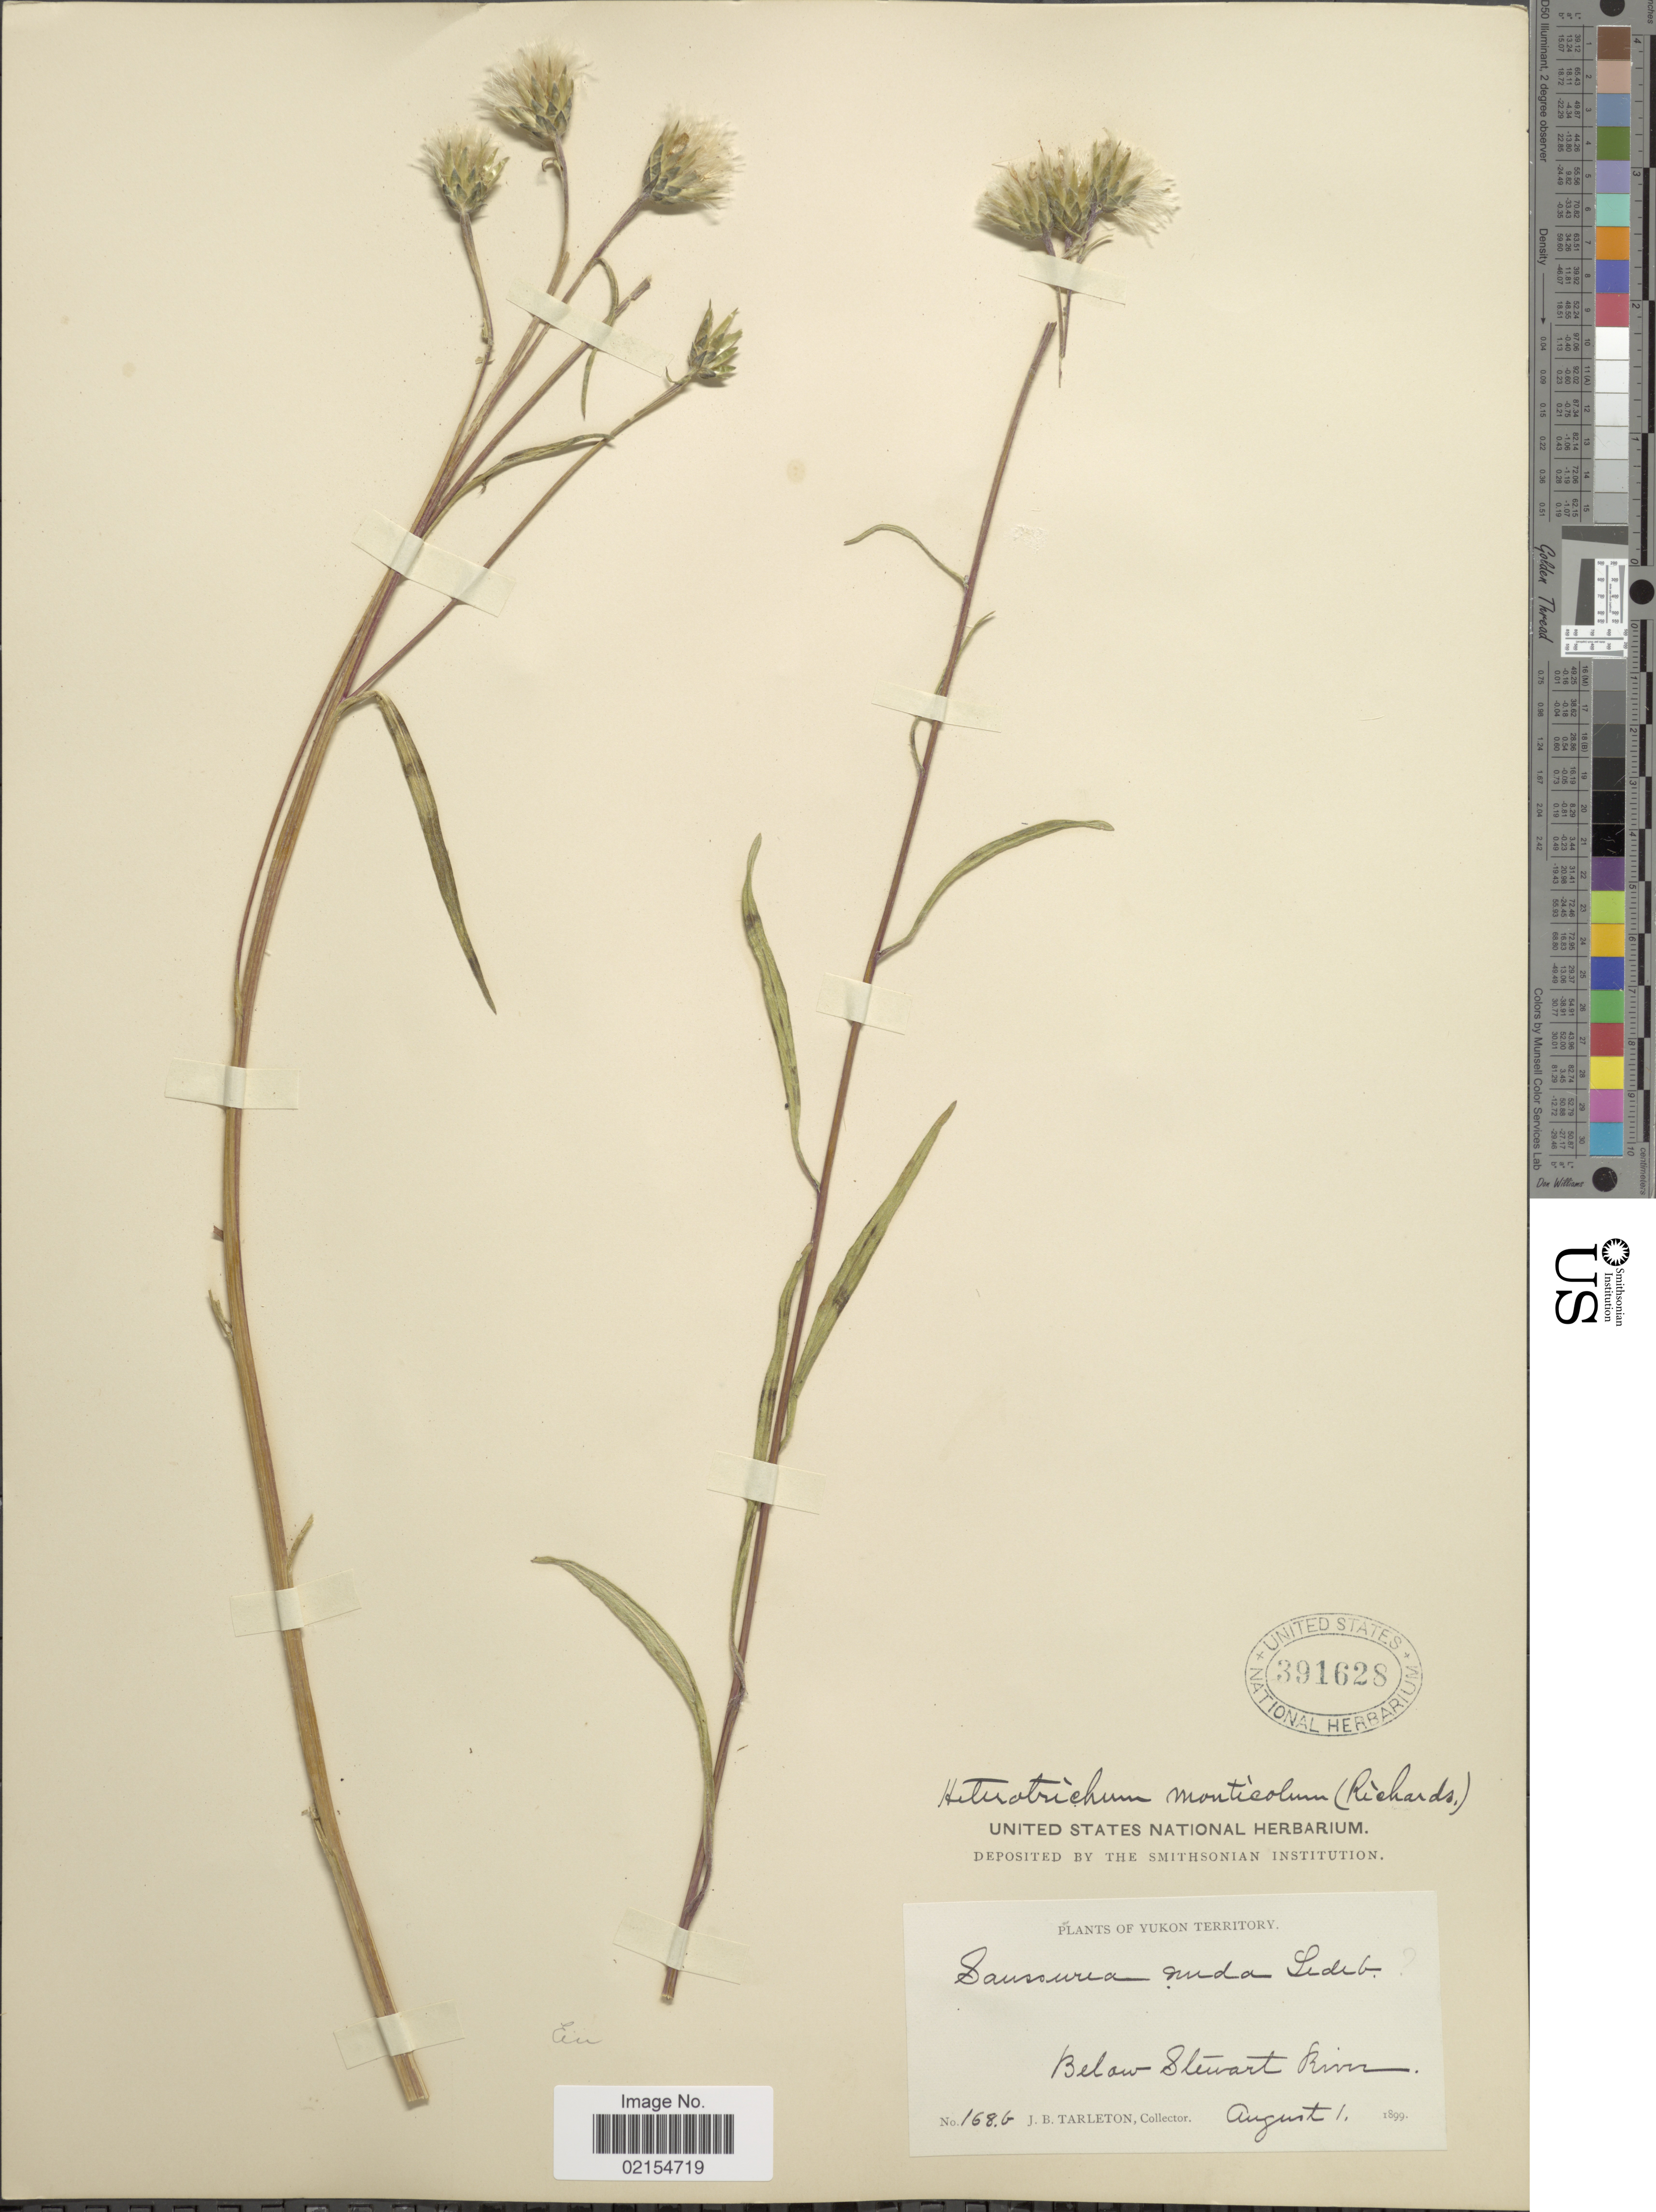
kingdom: Plantae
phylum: Tracheophyta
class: Magnoliopsida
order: Asterales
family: Asteraceae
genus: Saussurea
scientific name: Saussurea angustifolia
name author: (L.) DC.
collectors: J. Tarleton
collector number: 168b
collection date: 1899-08-01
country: Canada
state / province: Yukon Territory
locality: Yukon Territory, Below Stewart River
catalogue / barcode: US 391628